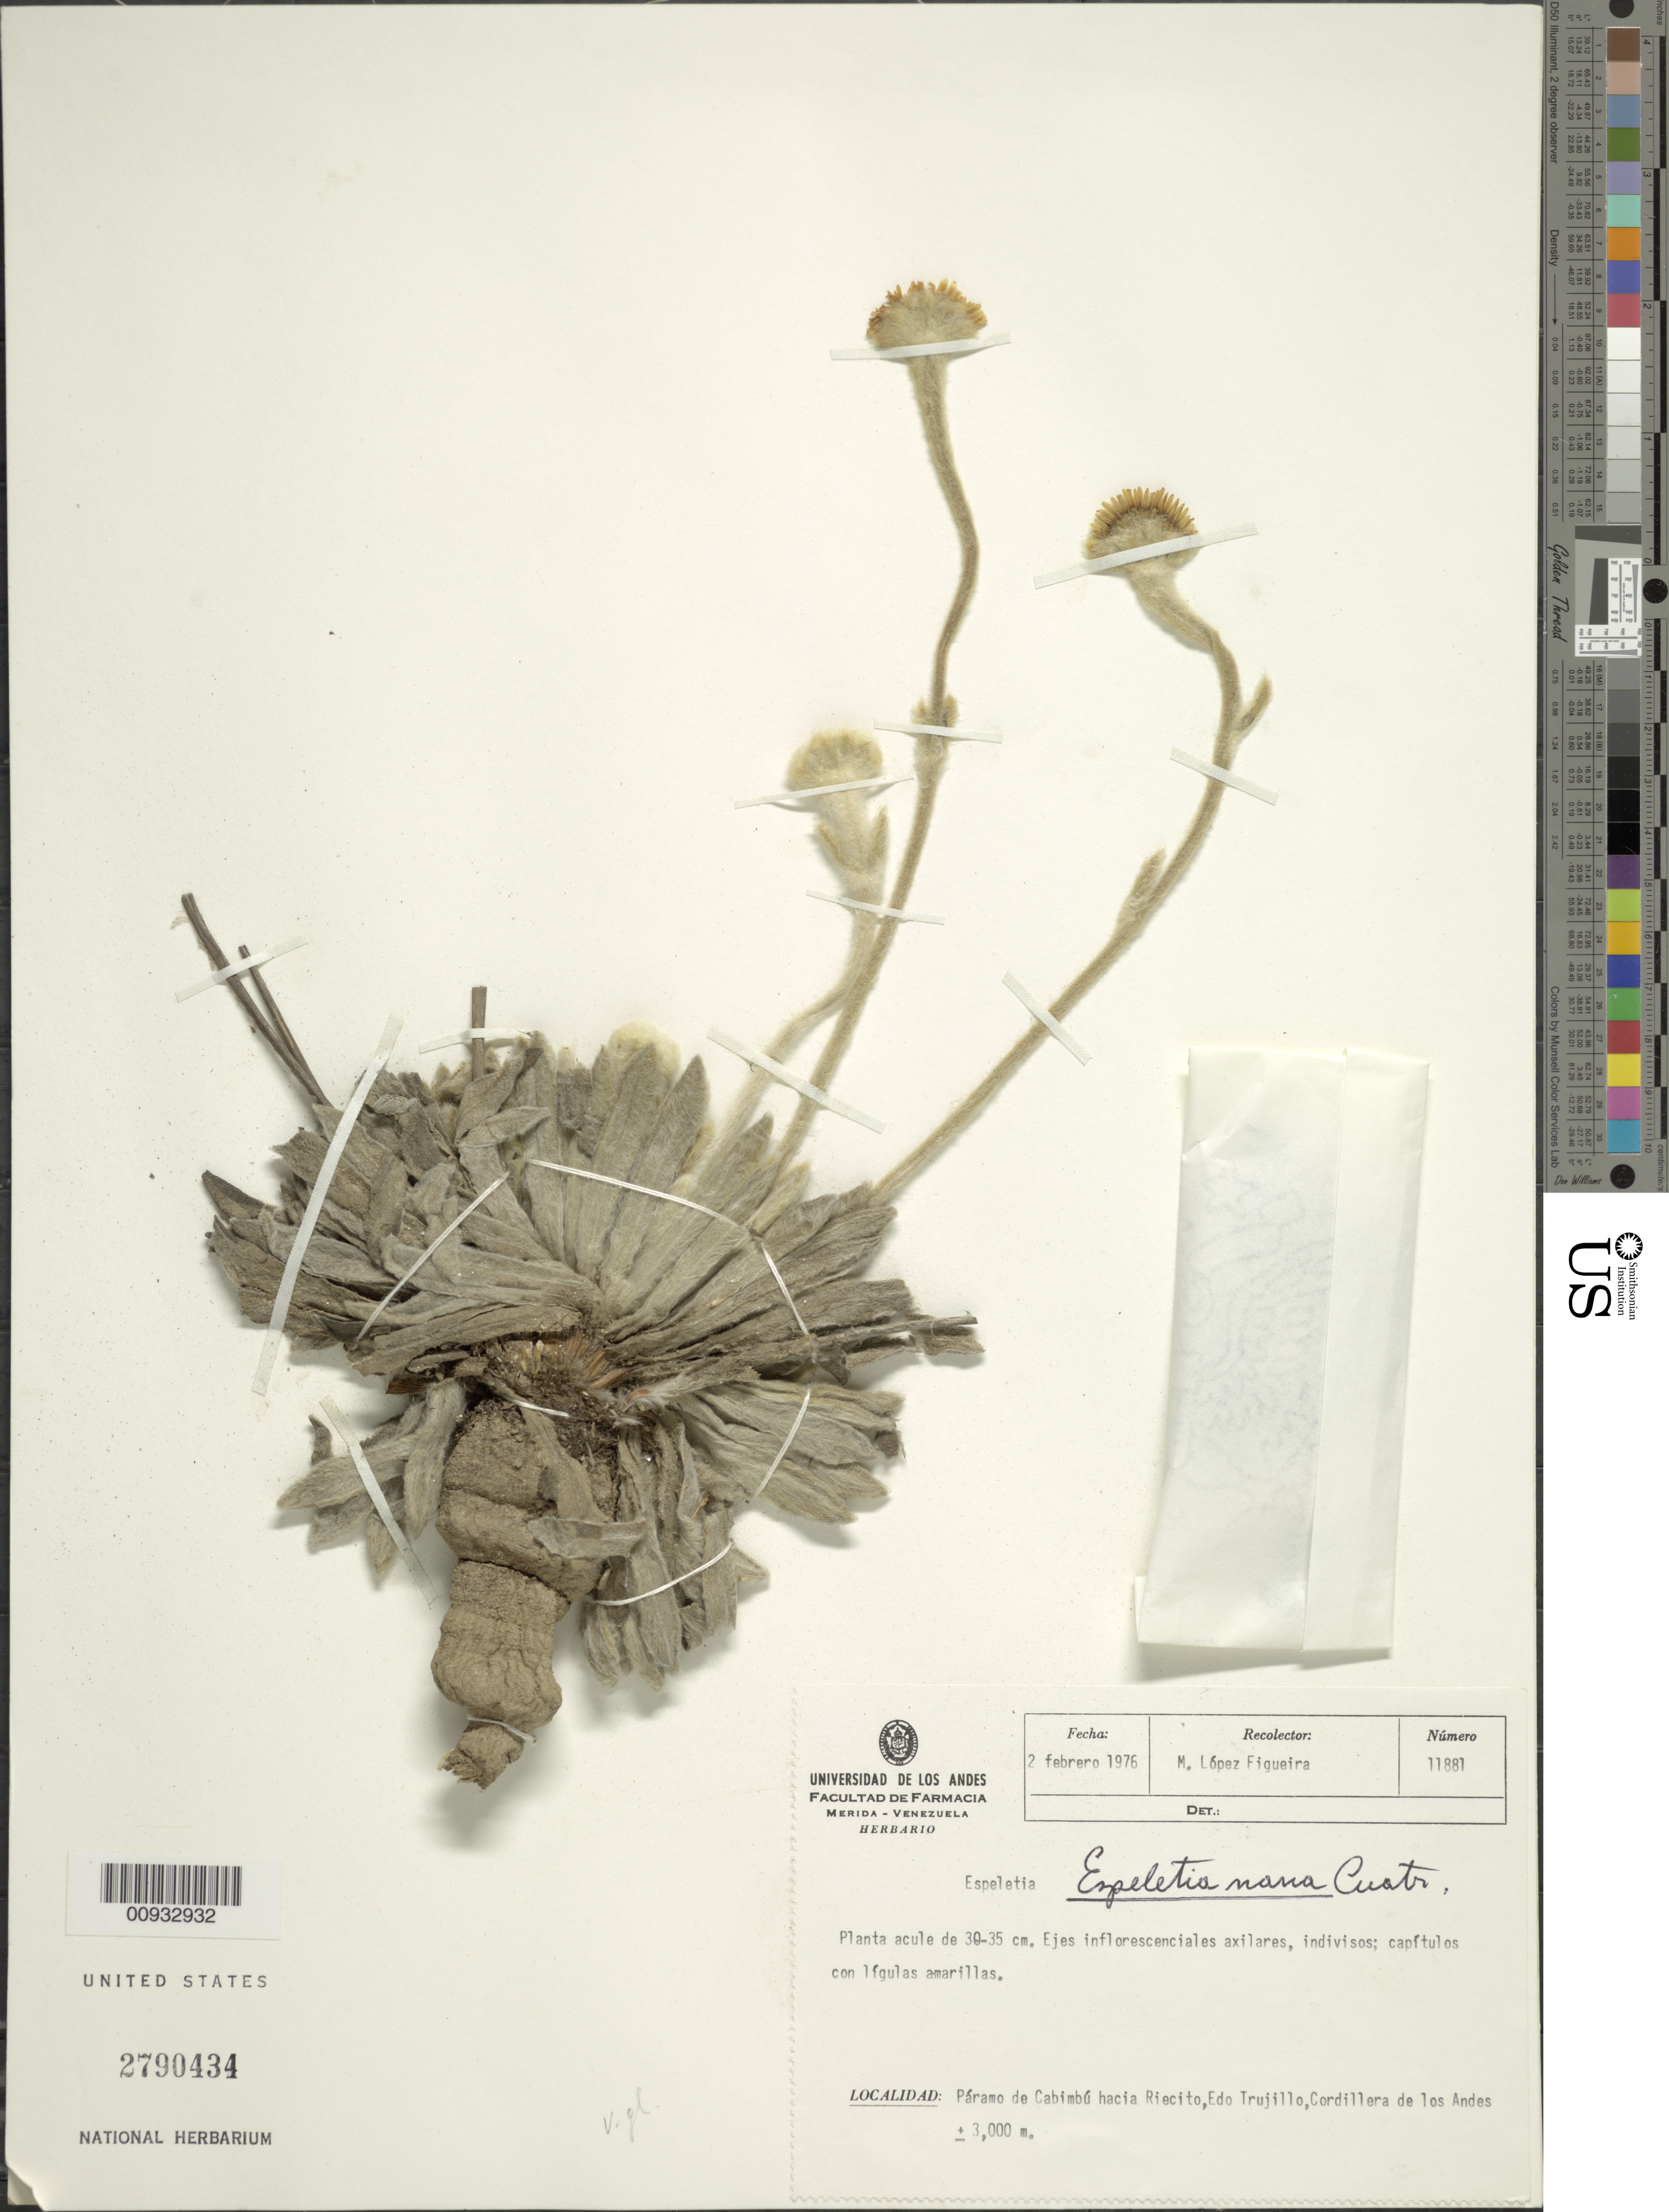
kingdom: Plantae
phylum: Tracheophyta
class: Magnoliopsida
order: Asterales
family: Asteraceae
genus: Espeletia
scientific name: Espeletia nana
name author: Cuatrec.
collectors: M. López Figueiras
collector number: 11881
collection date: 1976-02-02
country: Venezuela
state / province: Trujillo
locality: Paramo de Cabimbu hacia Riecito, Cordillera de Los Andes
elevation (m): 3000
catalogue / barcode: US 2790434